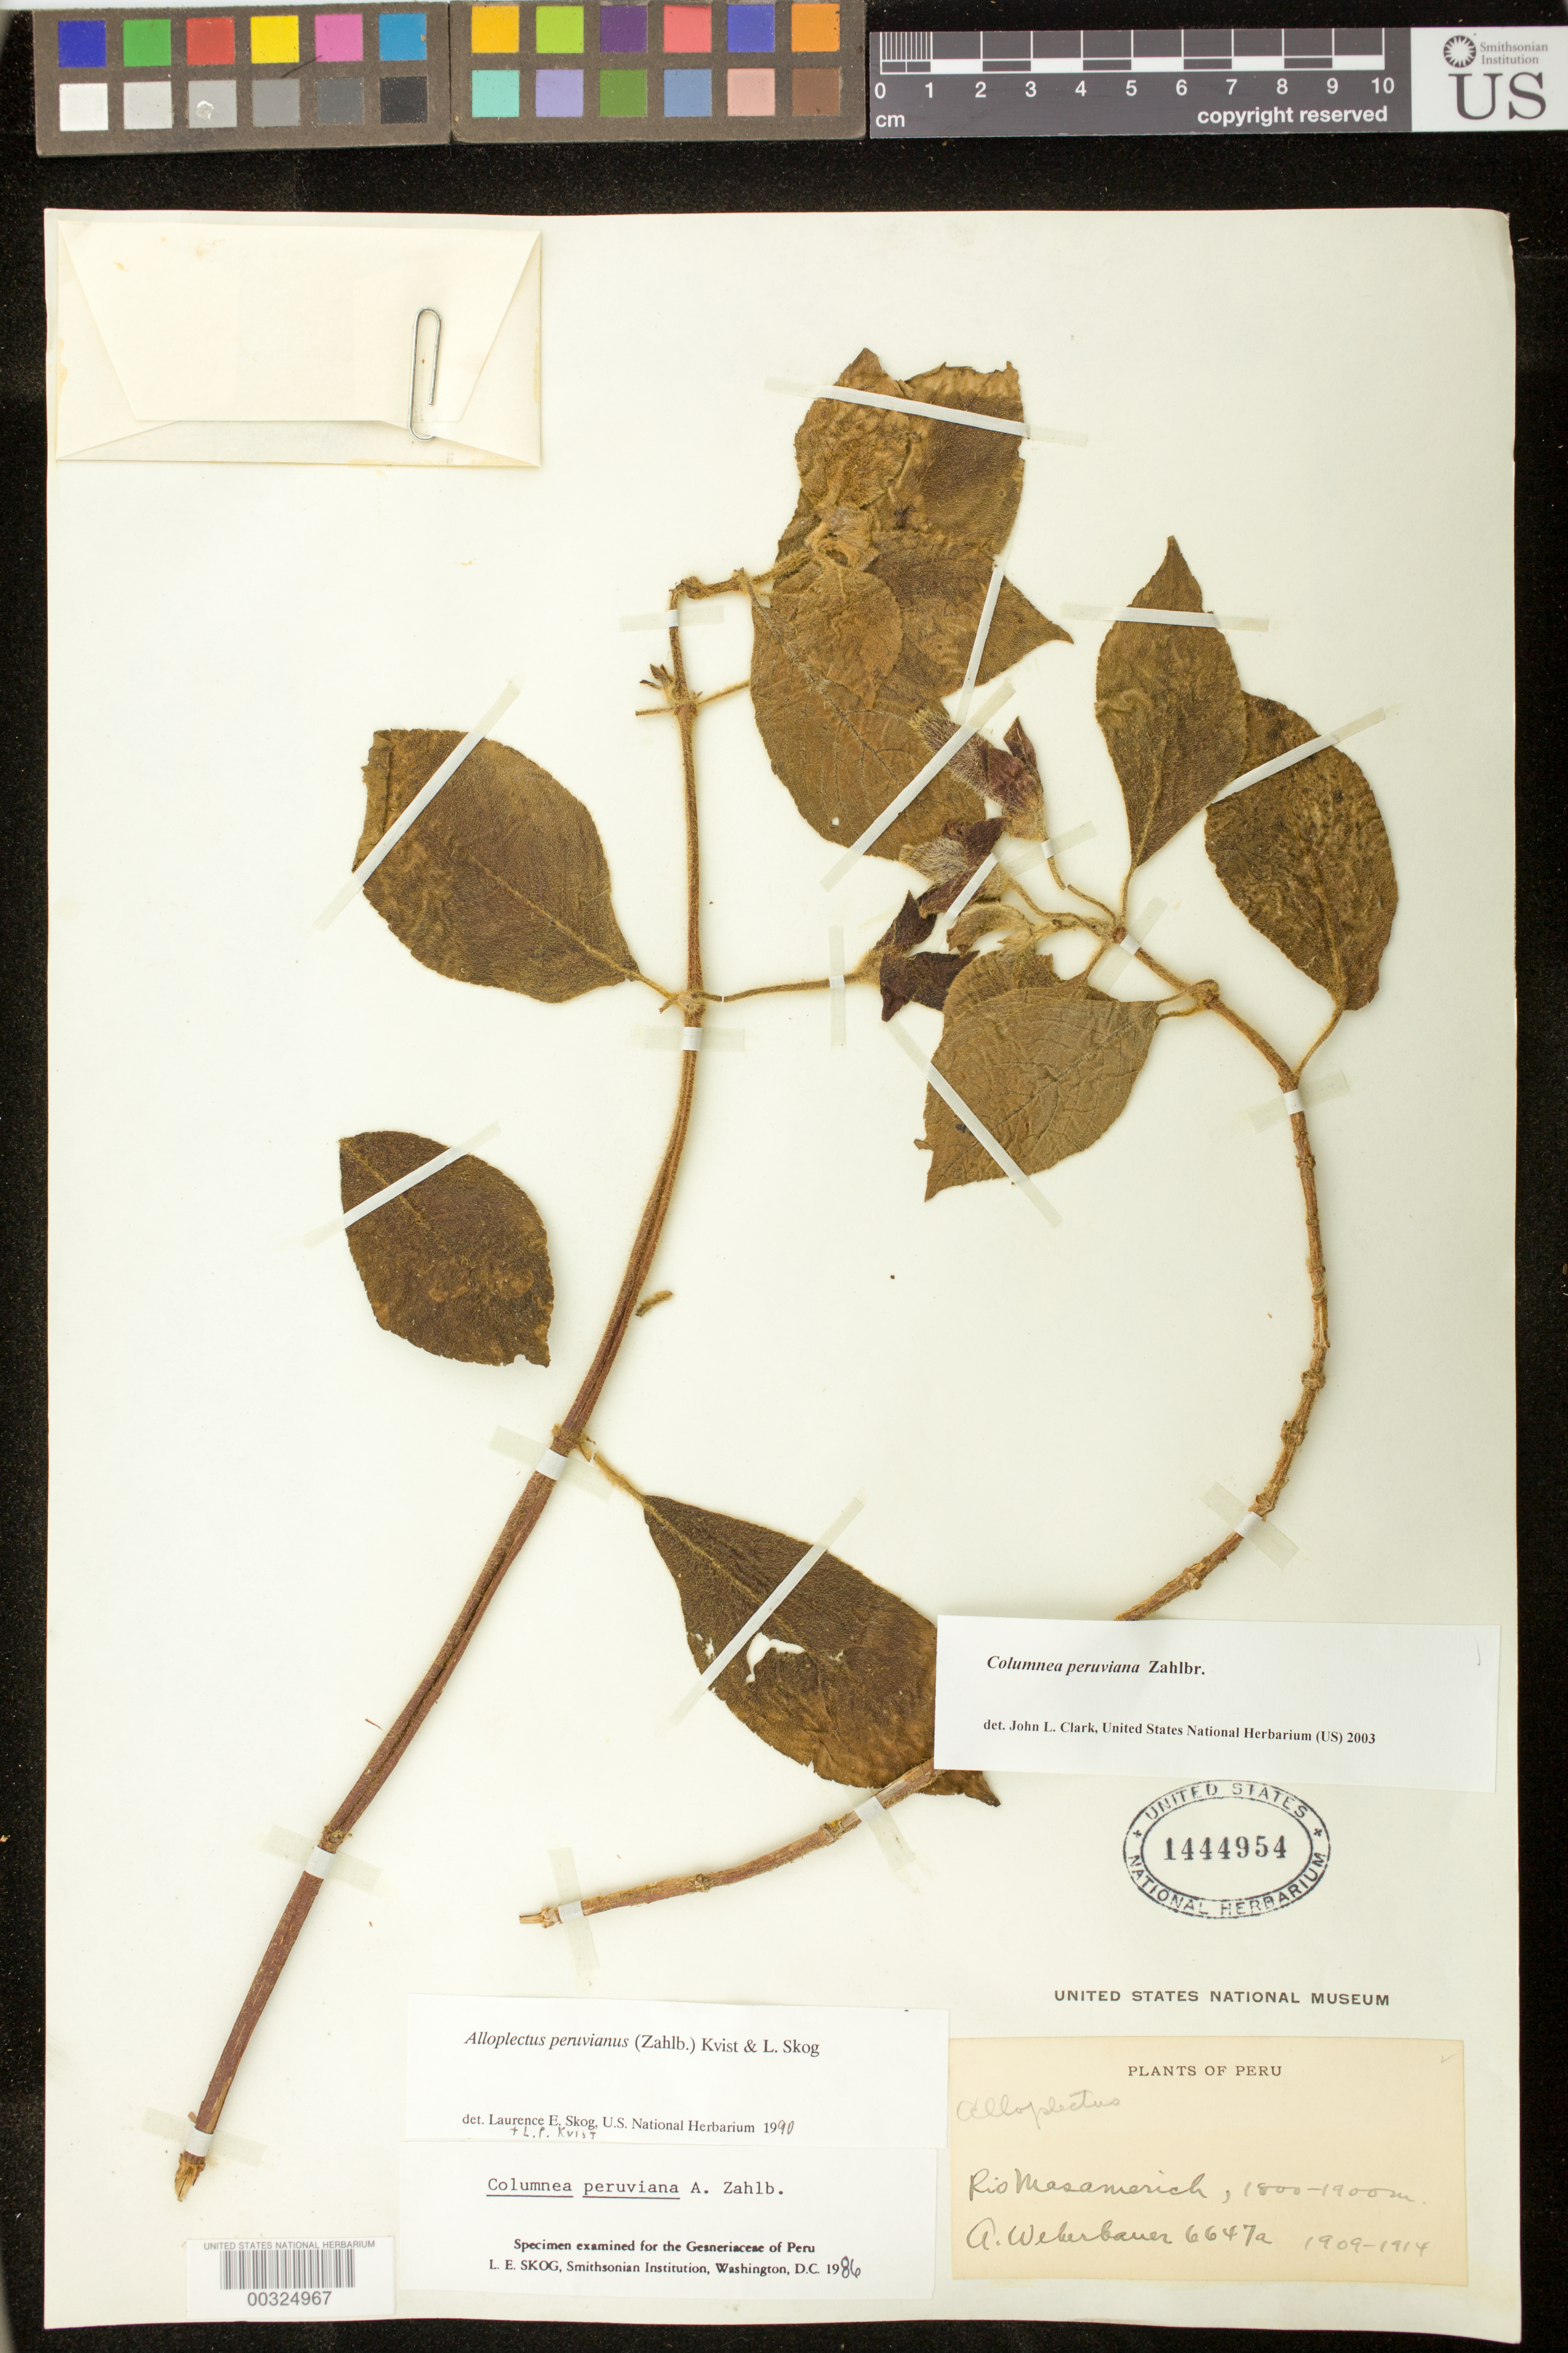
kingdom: Plantae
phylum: Tracheophyta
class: Magnoliopsida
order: Lamiales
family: Gesneriaceae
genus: Columnea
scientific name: Columnea peruviana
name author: Zahlbr.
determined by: Clark, J. L., (SEL), The Marie Selby Botanical Garden (UNITED STATES)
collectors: A. Weberbauer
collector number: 6647 a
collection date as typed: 1909-14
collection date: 1909/1914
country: Peru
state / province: Junín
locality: Rio Masamerich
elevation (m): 1800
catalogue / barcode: US 1444954